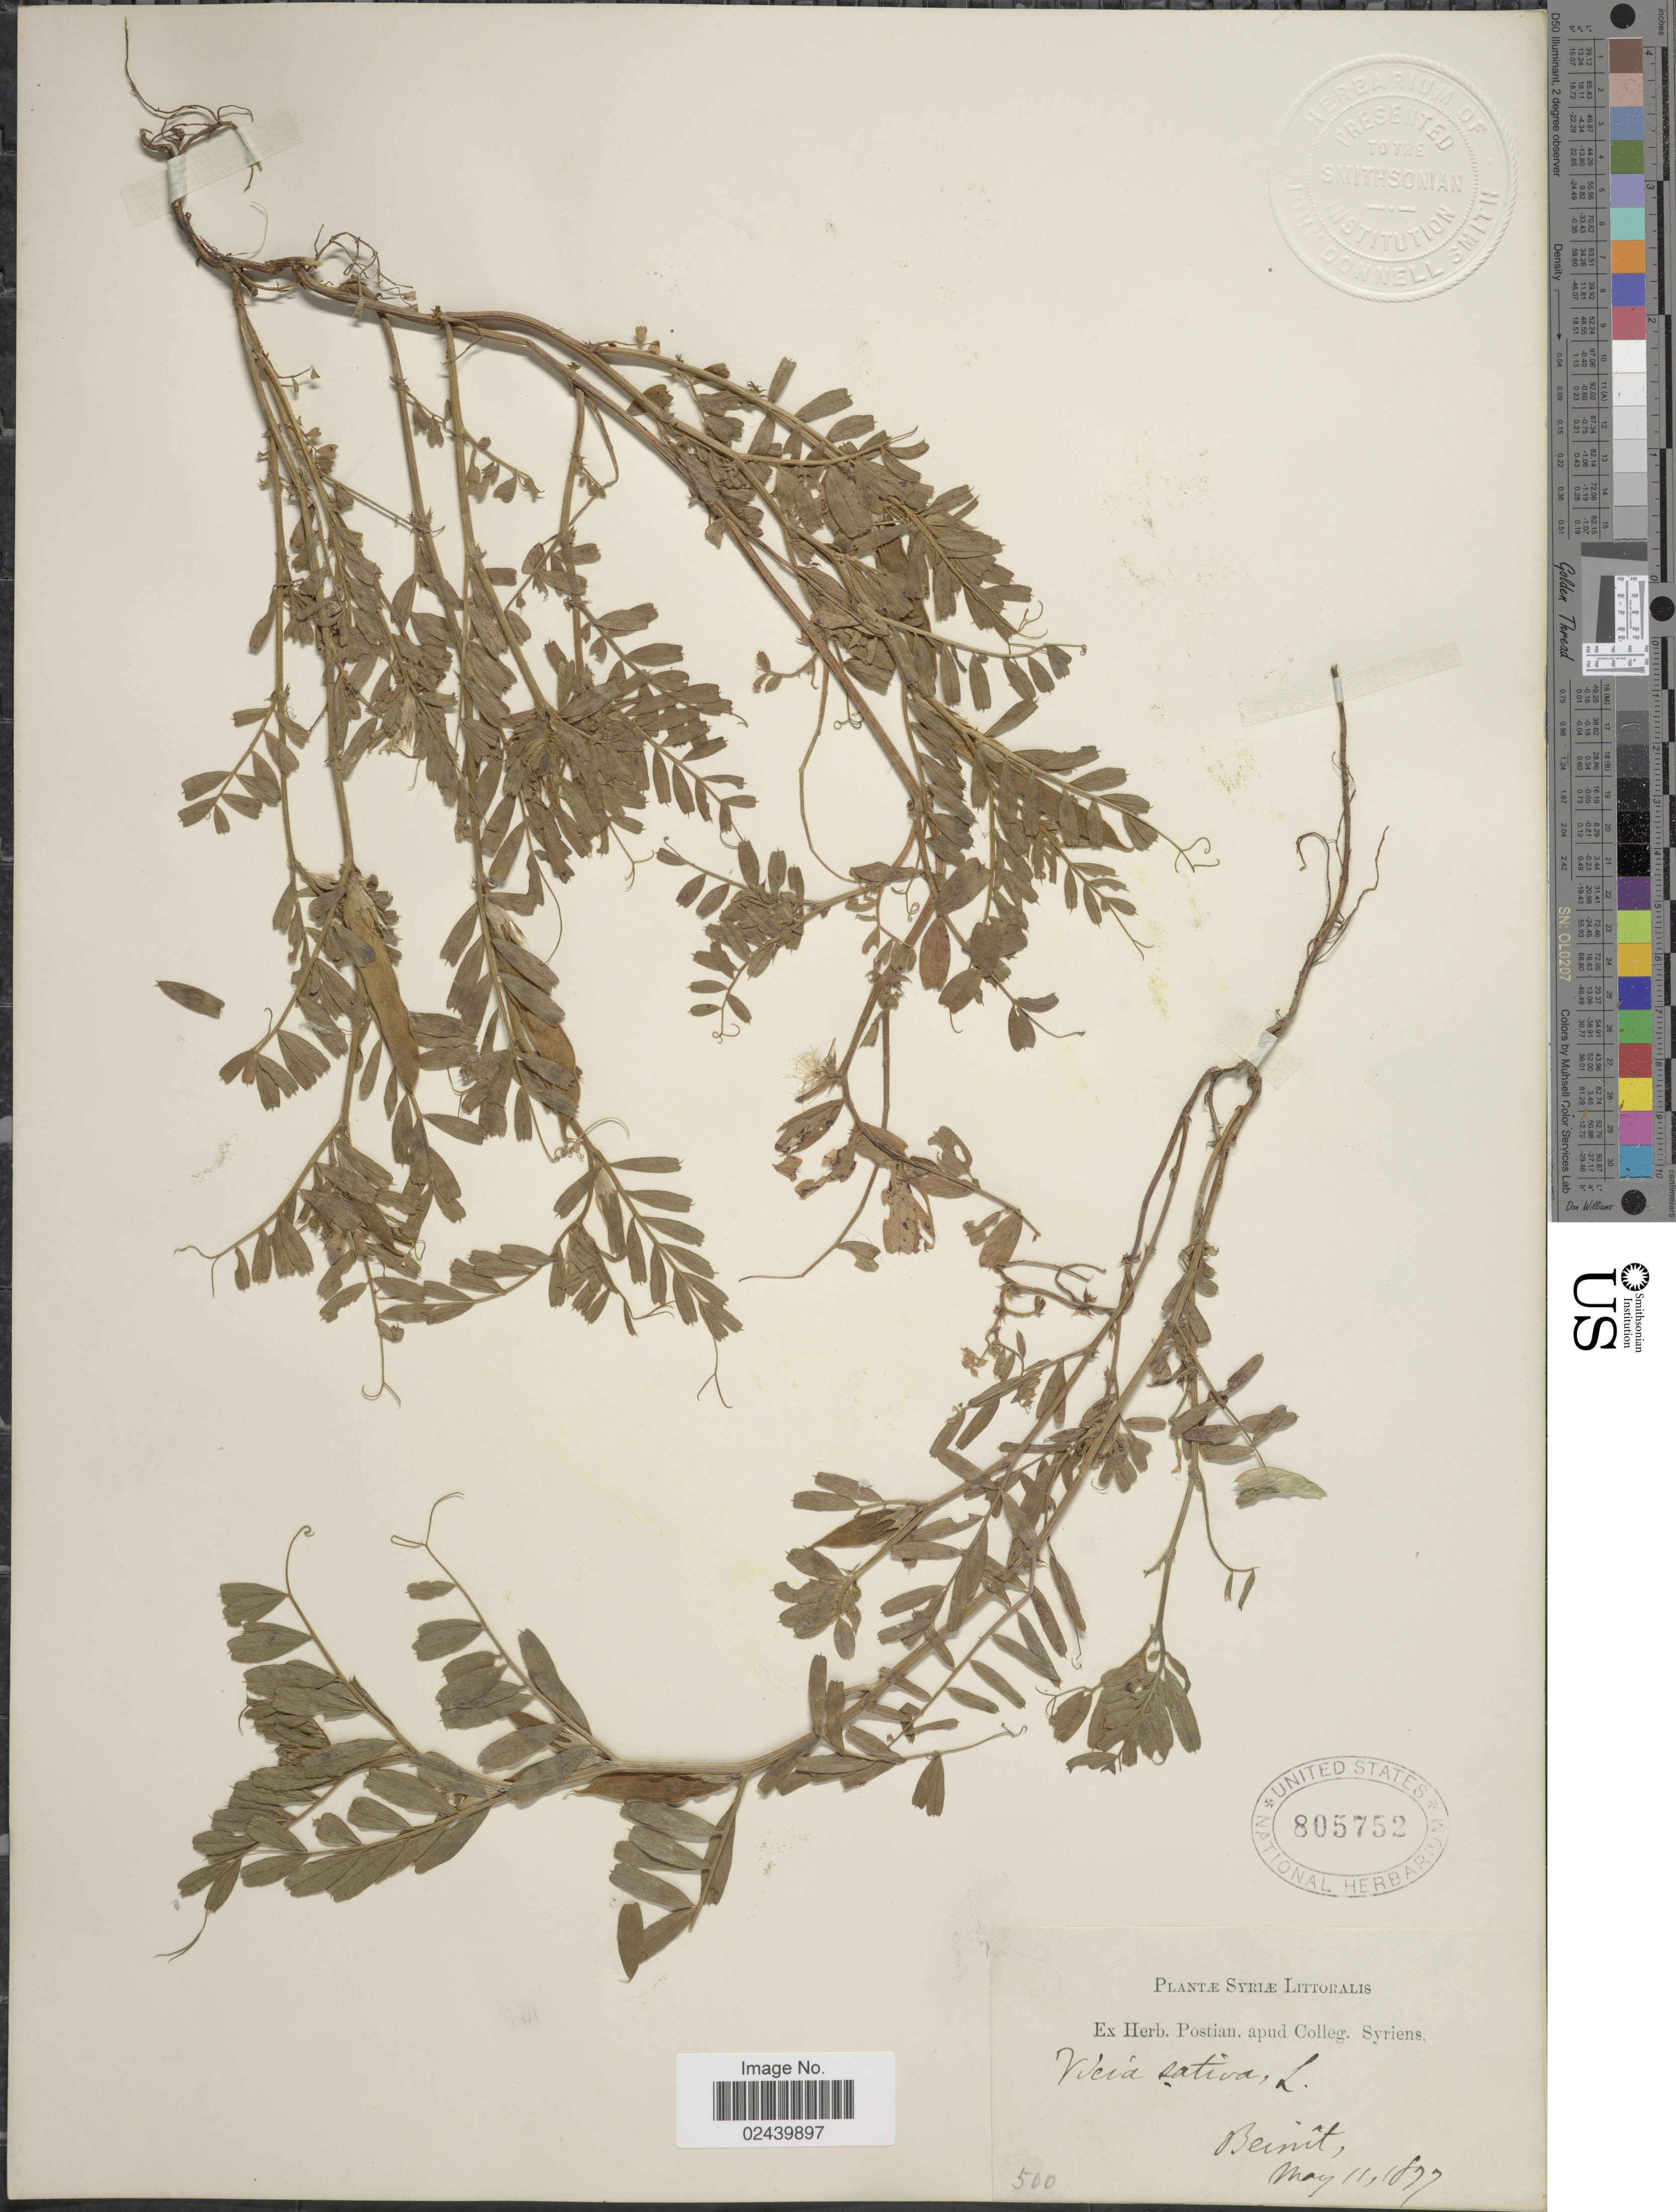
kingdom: Plantae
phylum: Tracheophyta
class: Magnoliopsida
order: Fabales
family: Fabaceae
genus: Vicia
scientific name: Vicia sativa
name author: L.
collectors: ex herb. Postian. apud Colleg. Syriens. Protest. USE "Fannie P. A. Shepard" (10308853) AS PRIMARY COLLECTOR INSTEAD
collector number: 500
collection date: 1877-05-11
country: Lebanon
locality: Syriae Littoralis. Beirut.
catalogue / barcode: US 805752